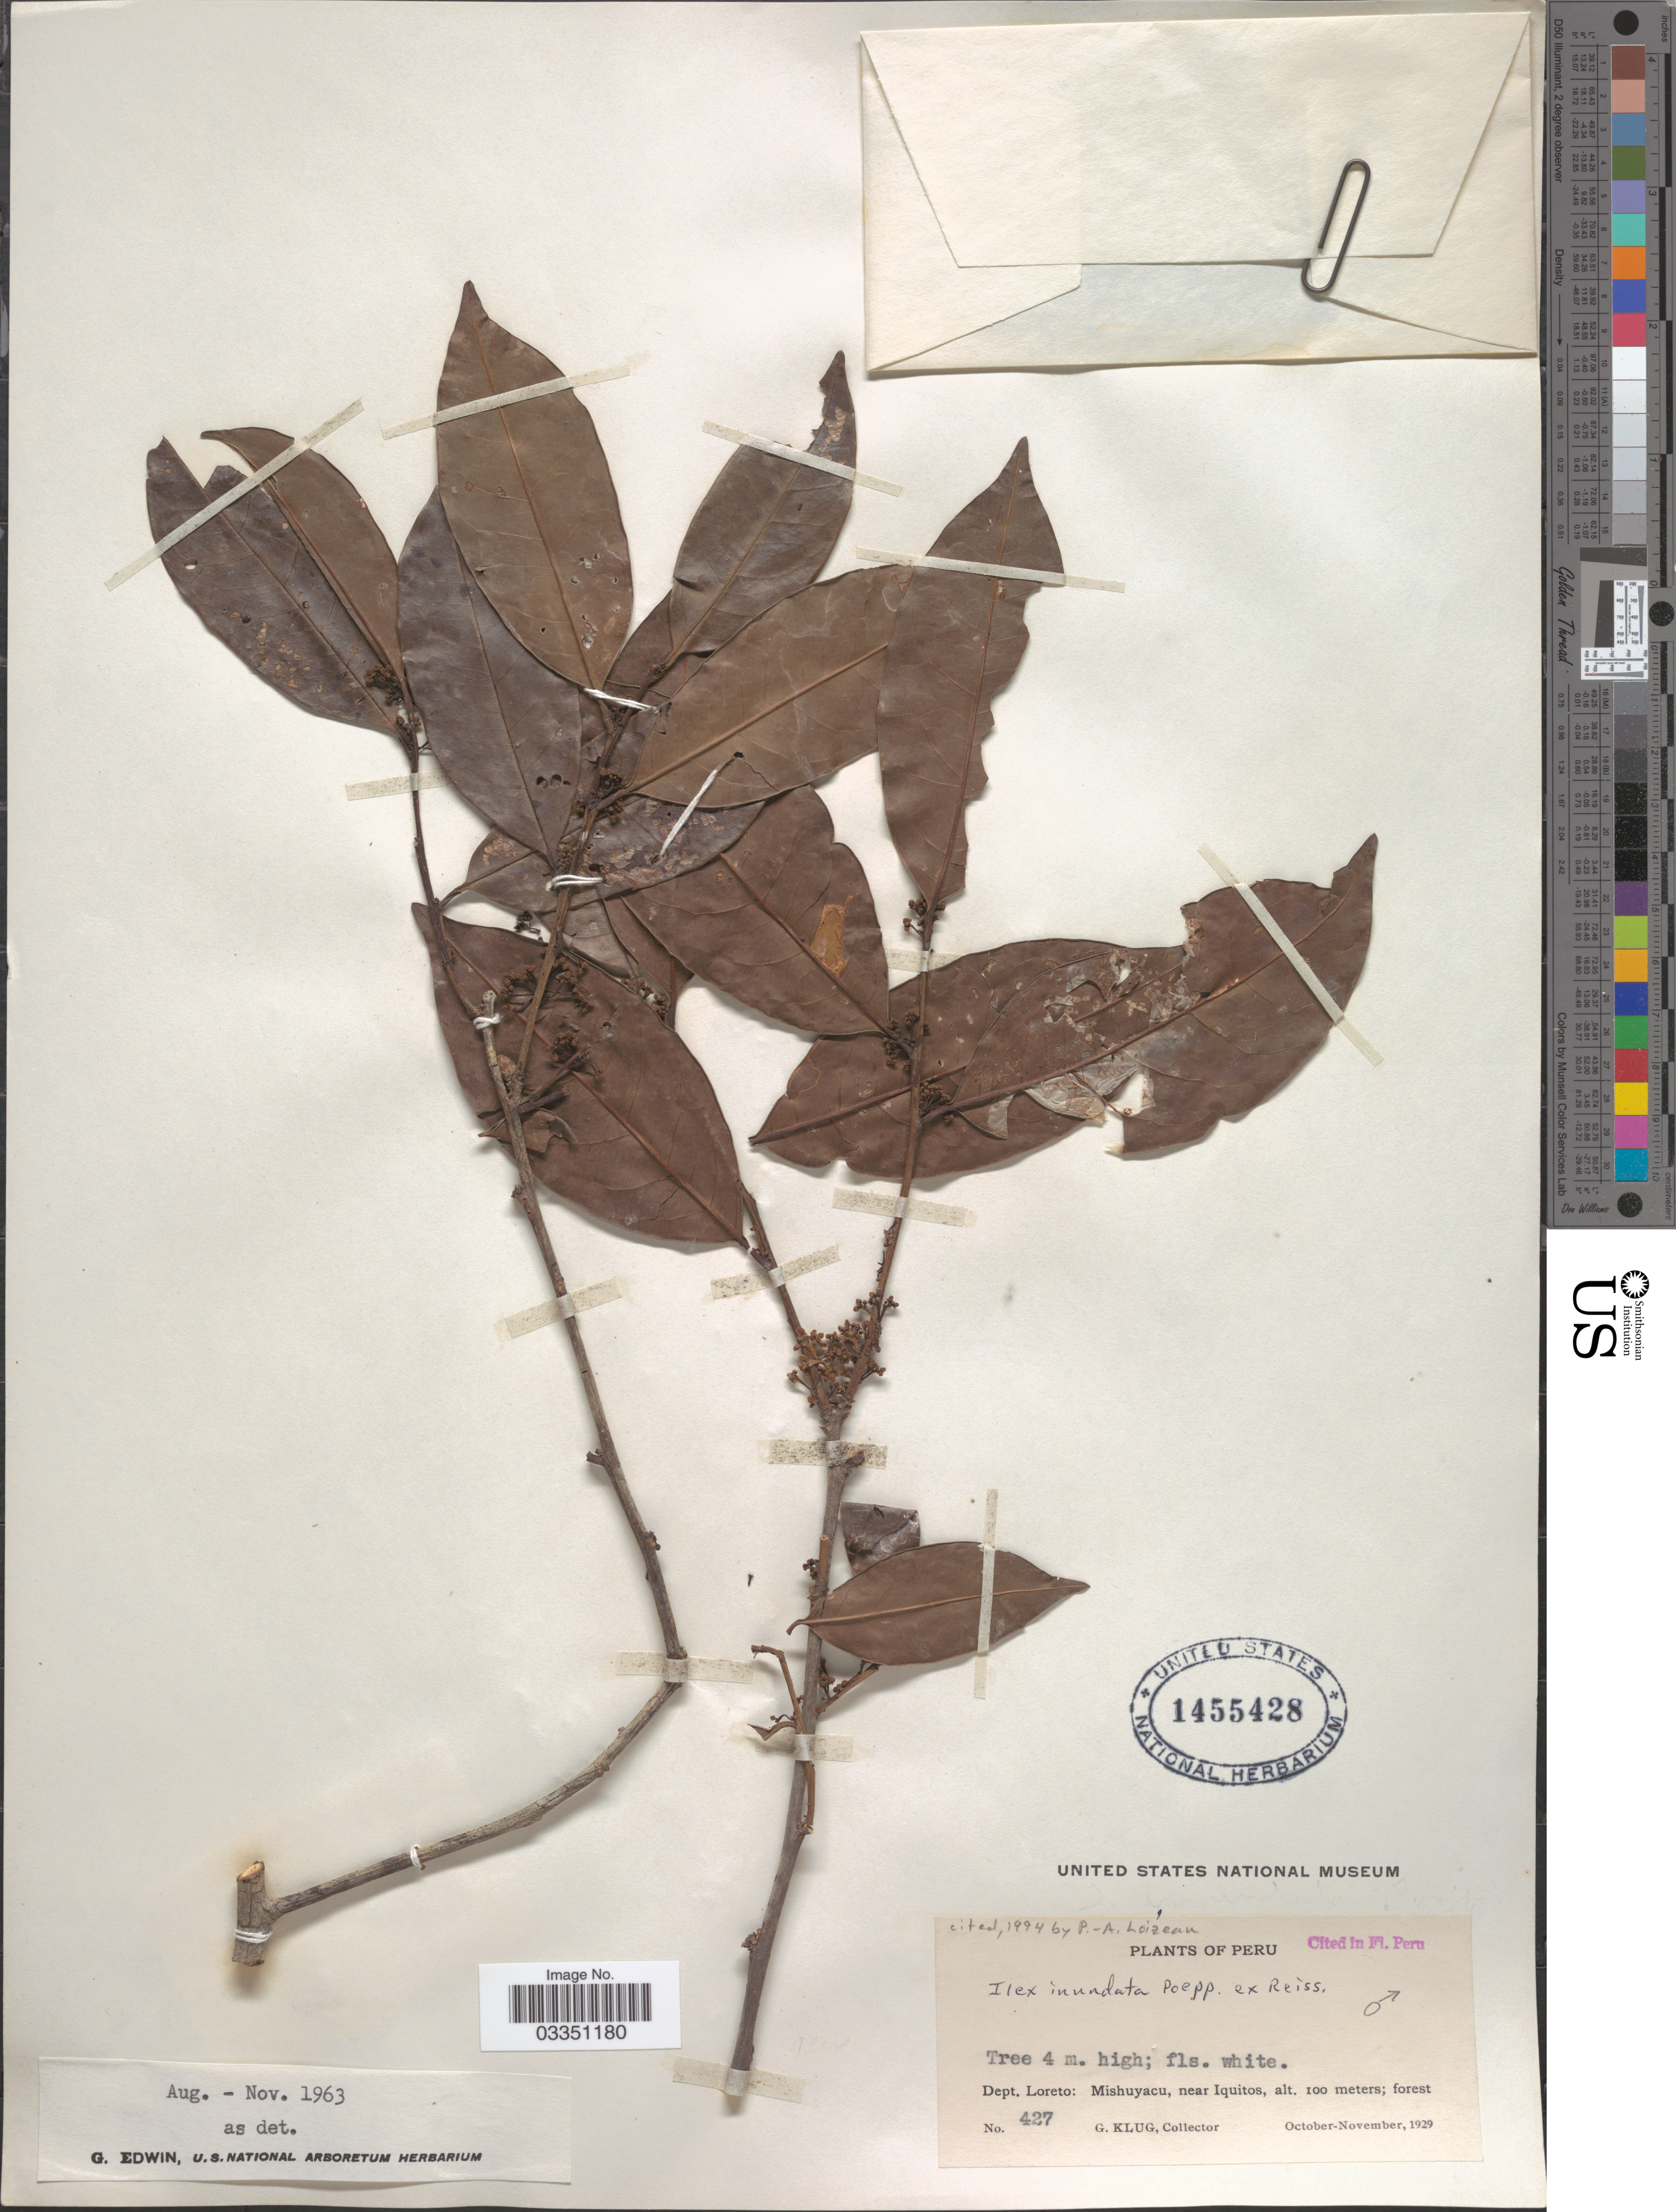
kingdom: Plantae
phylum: Tracheophyta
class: Magnoliopsida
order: Aquifoliales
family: Aquifoliaceae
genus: Ilex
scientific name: Ilex inundata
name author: Poepp. ex Reissek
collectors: G. Klug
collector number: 427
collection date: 1929-10/1929-11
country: Peru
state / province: Loreto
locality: Dept. Loreto: Mishuyacu, near Iquitos.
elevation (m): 100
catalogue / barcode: US 1455428